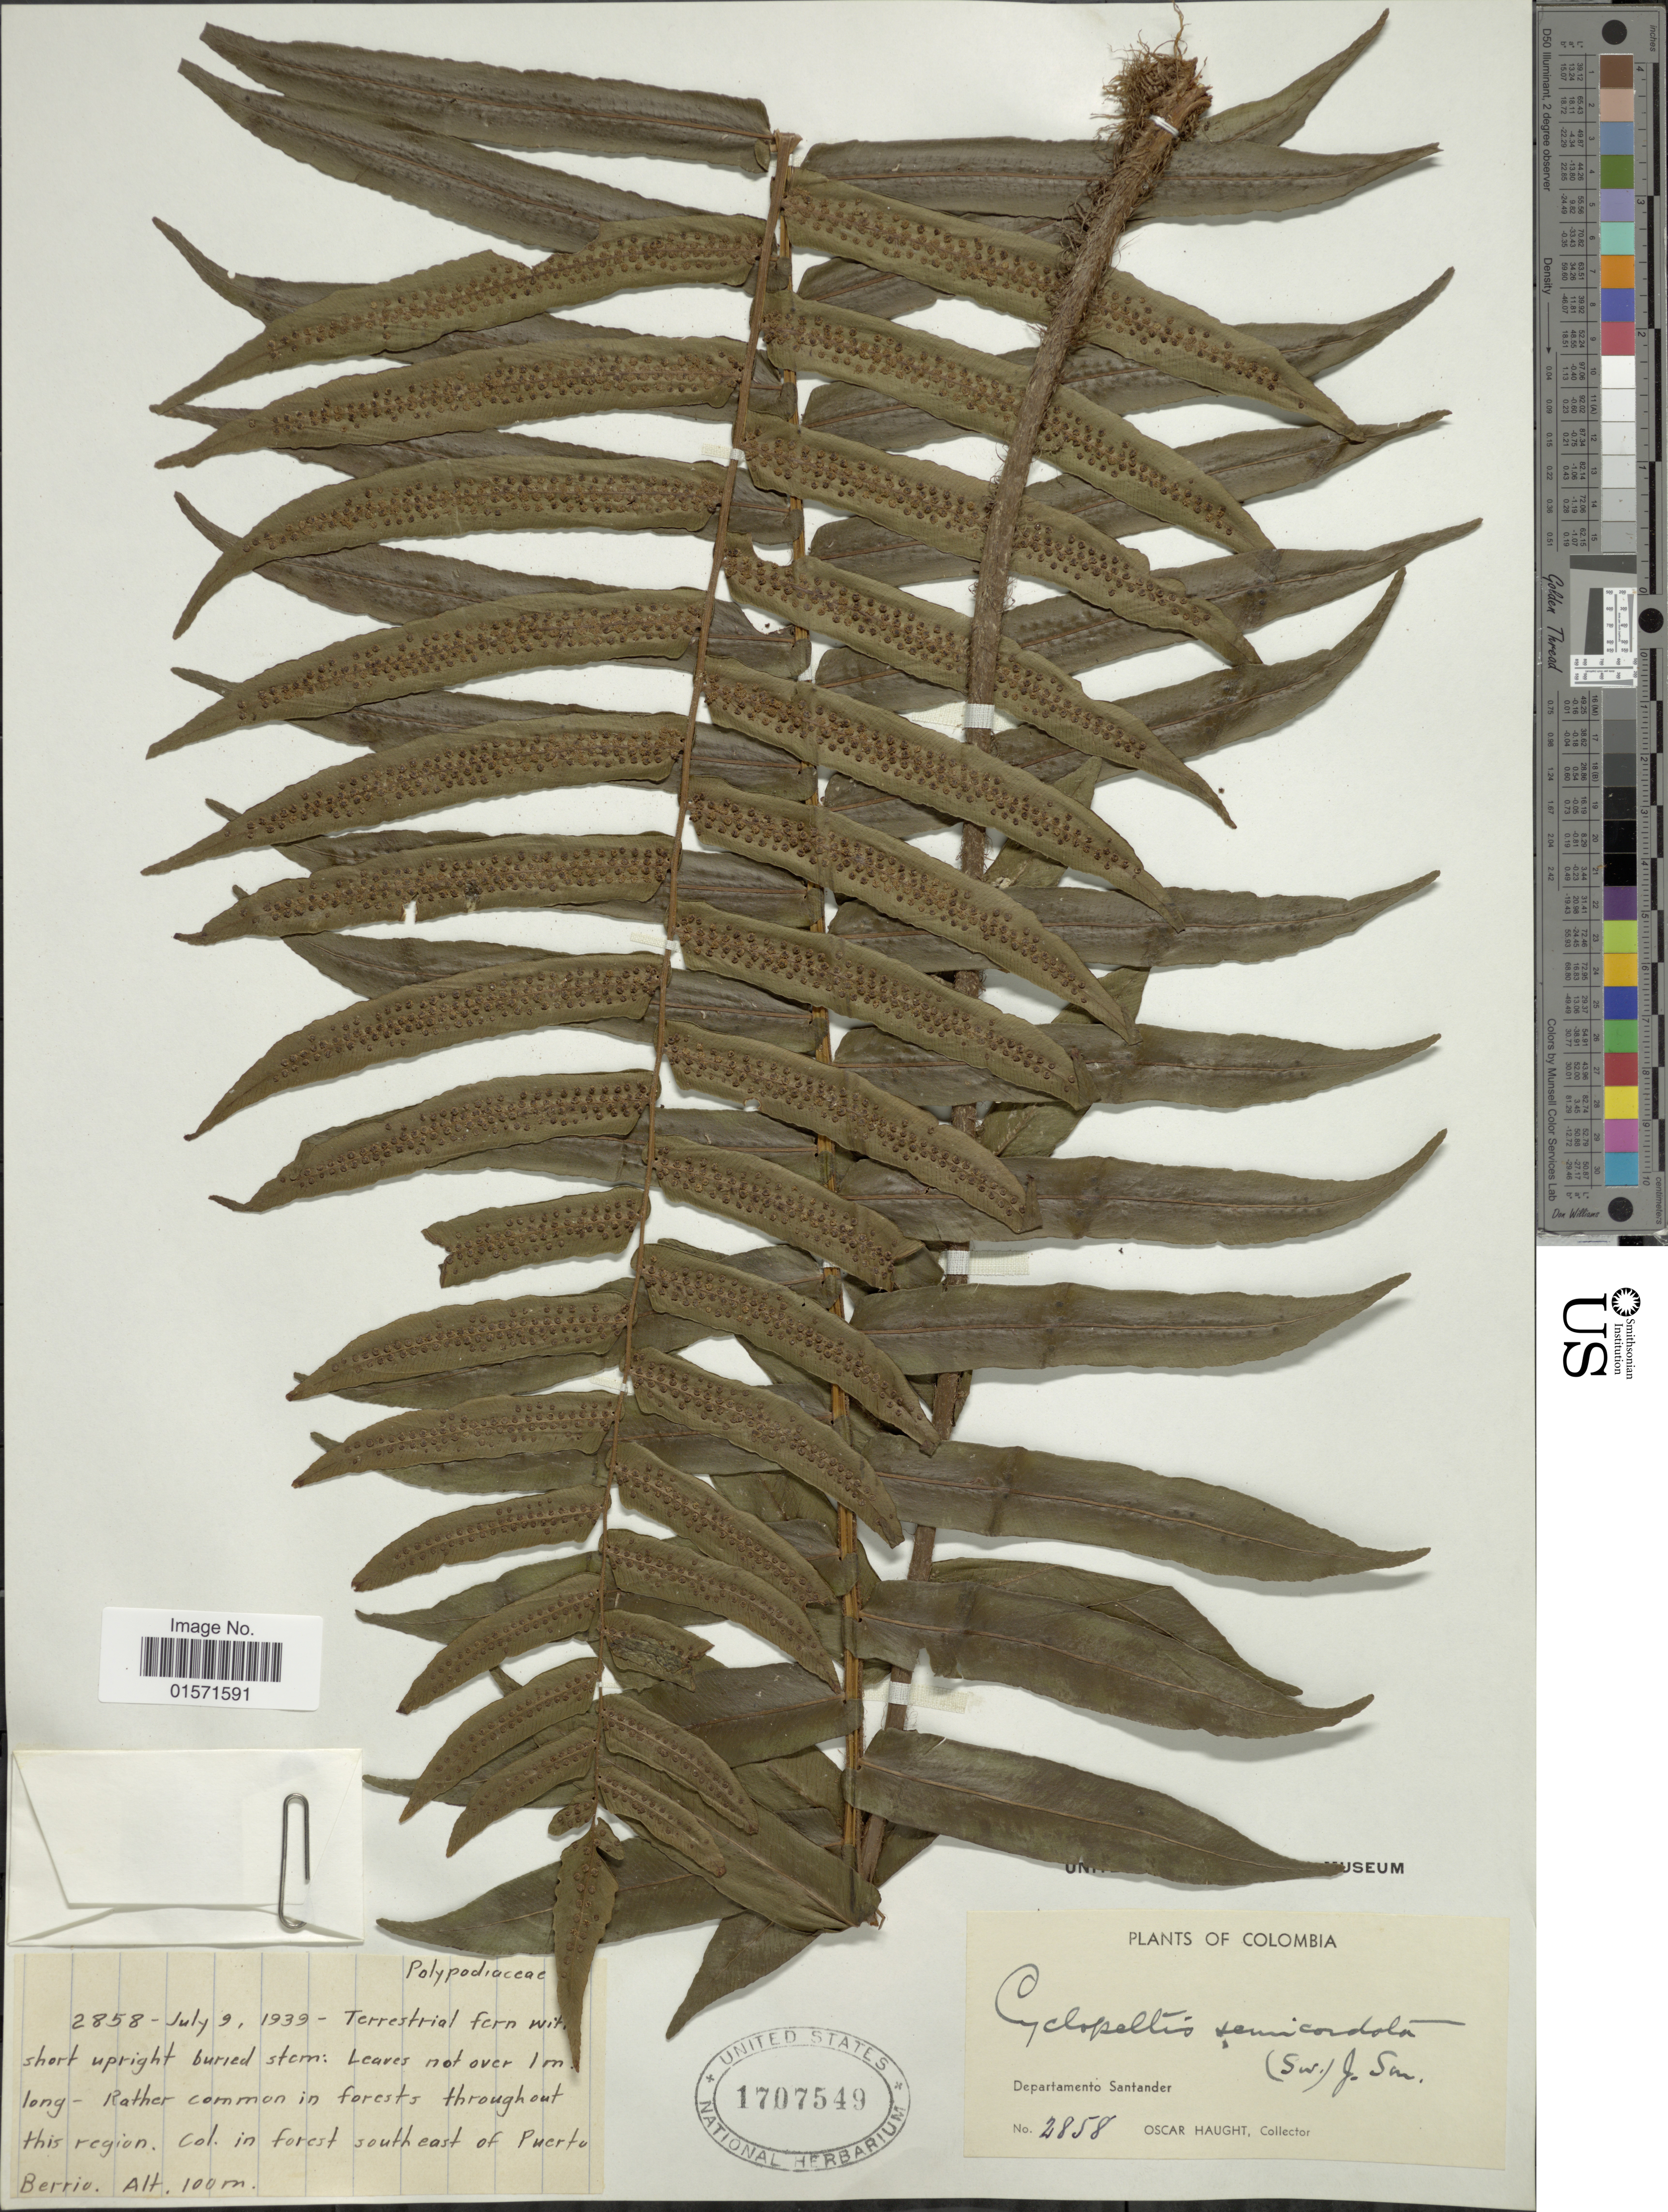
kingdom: Plantae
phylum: Tracheophyta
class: Polypodiopsida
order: Polypodiales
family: Lomariopsidaceae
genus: Cyclopeltis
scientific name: Cyclopeltis semicordata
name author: (Sw.) J. Sm.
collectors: O. L. Haught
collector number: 2858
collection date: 1939-07-09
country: Colombia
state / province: Santander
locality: Department of Santander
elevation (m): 100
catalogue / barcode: US 1707549